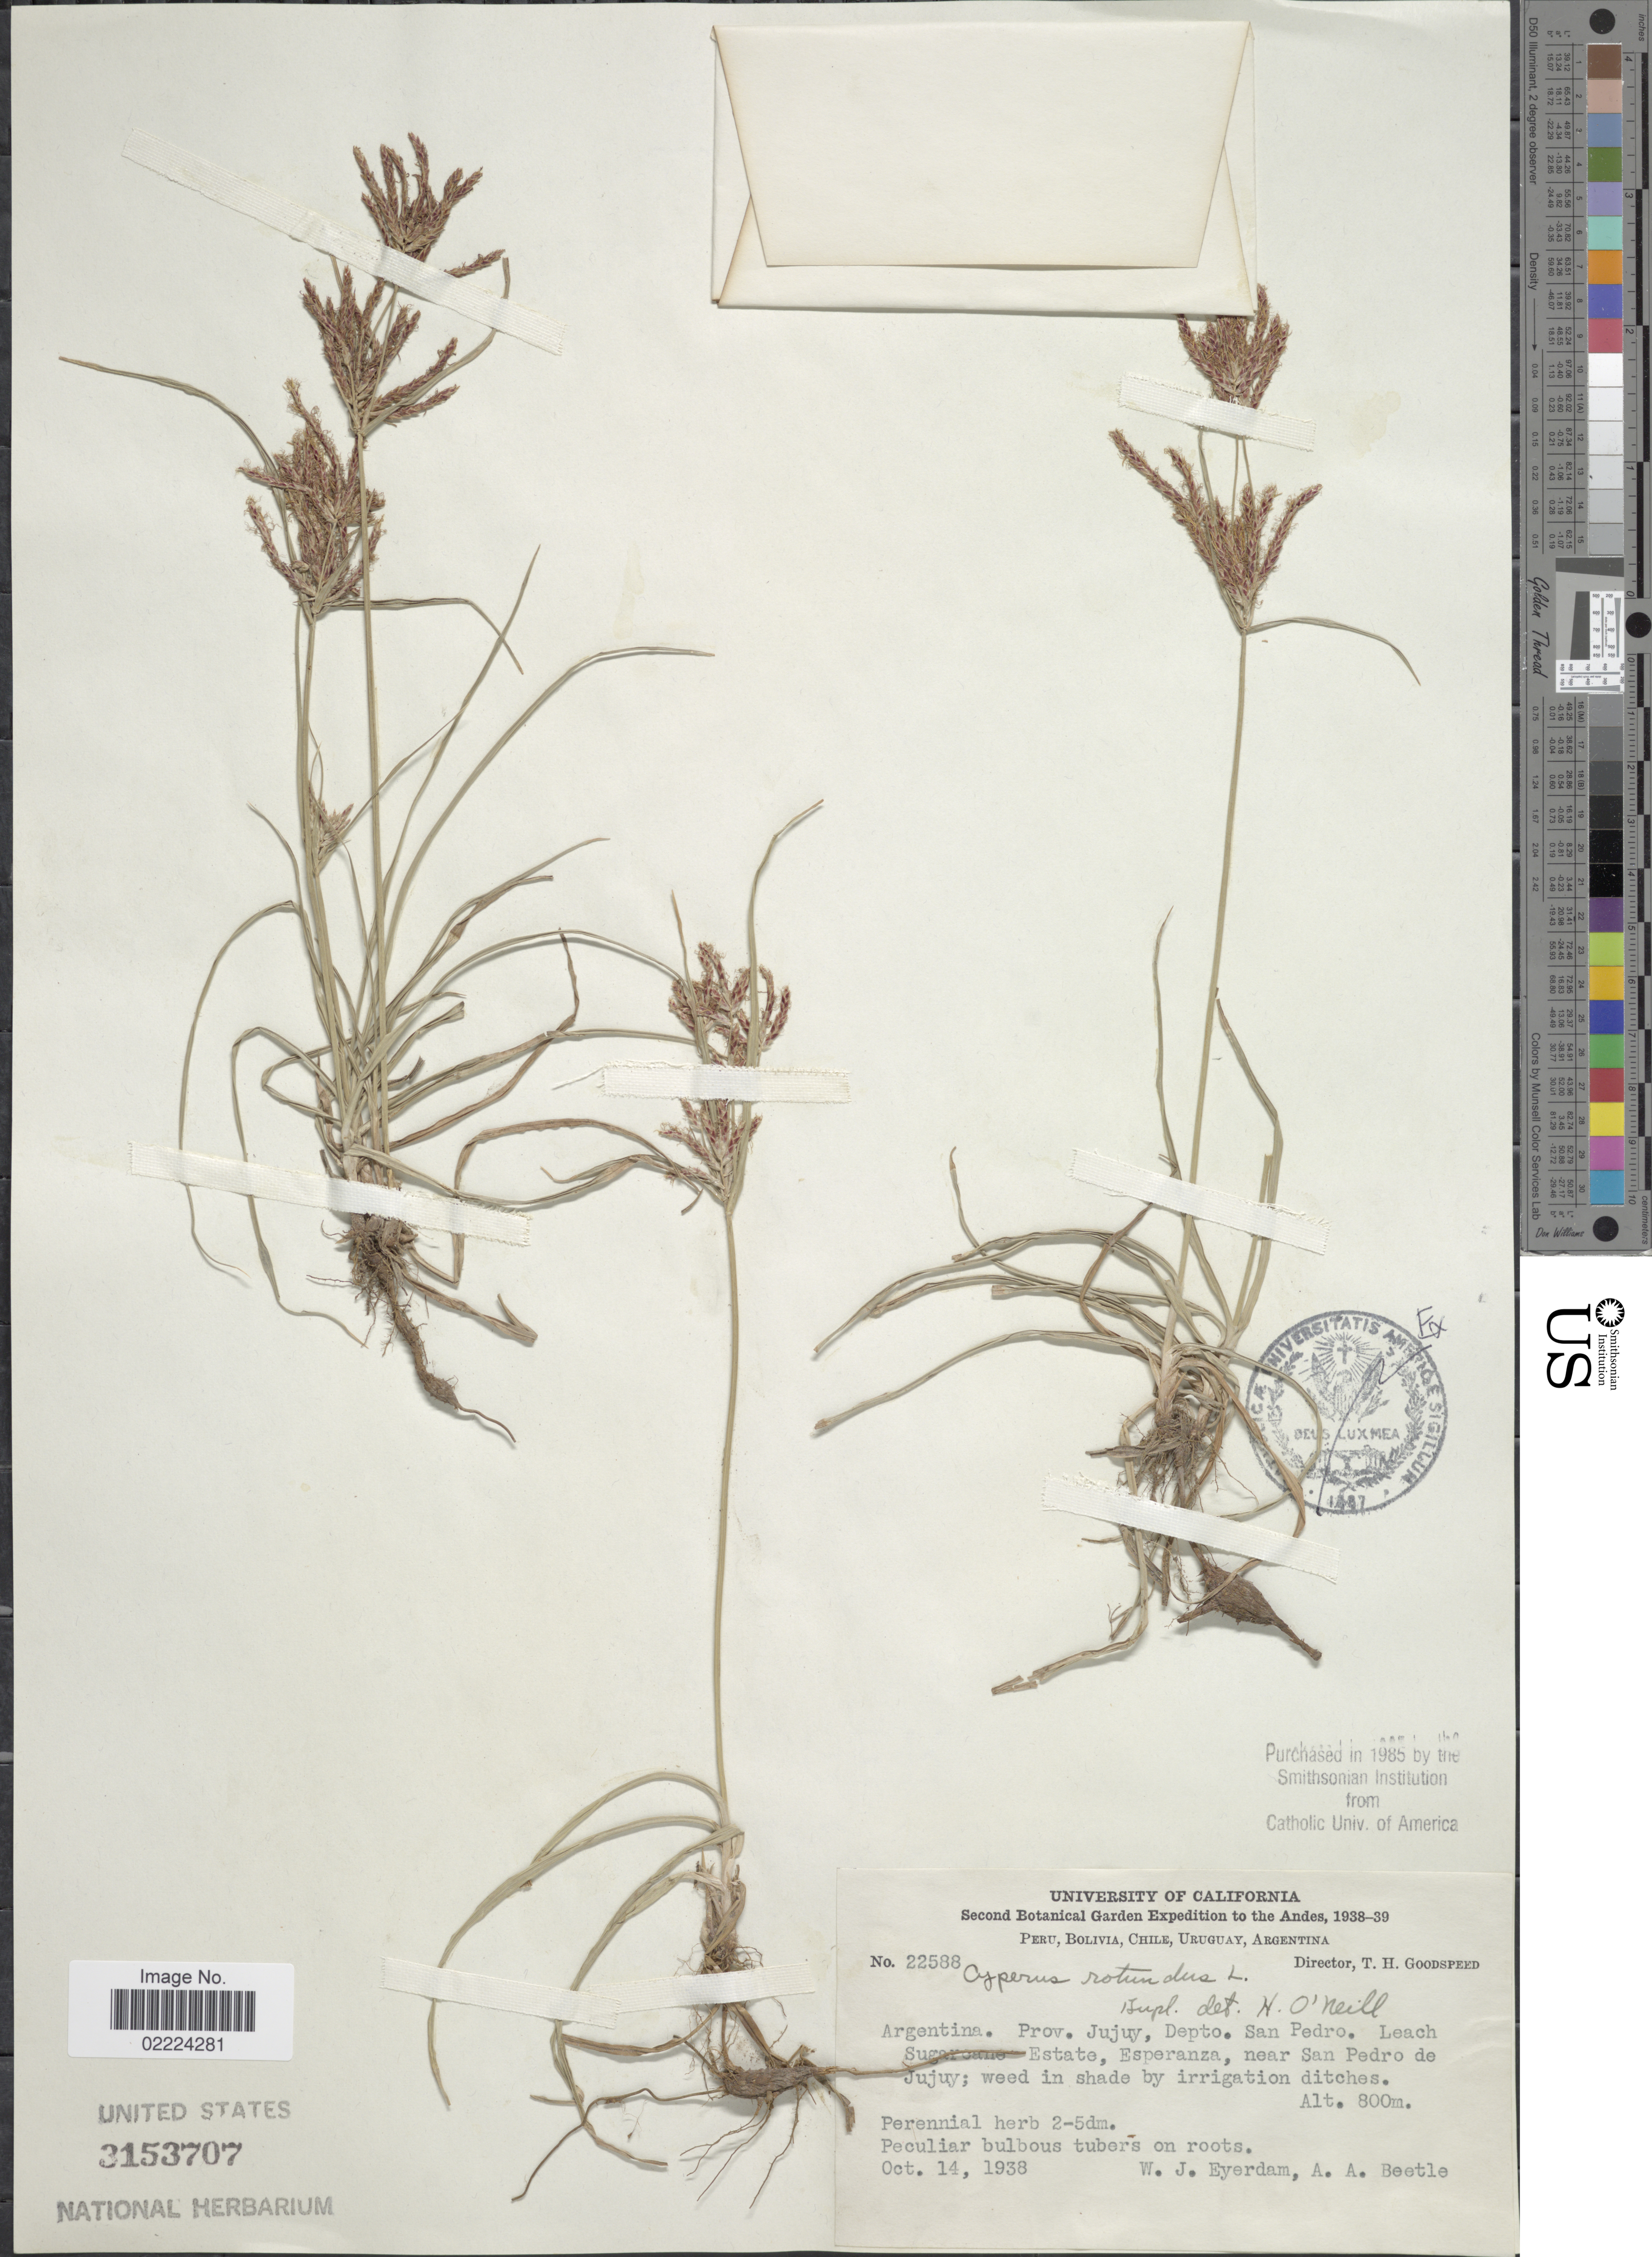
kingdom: Plantae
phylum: Tracheophyta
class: Liliopsida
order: Poales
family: Cyperaceae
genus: Cyperus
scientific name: Cyperus rotundus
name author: L.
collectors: W. J. Eyerdam & A. A. Beetle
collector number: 22588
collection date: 1938-10-14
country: Argentina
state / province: Jujuy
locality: Argentina, Prov.Jujuy, Depto. San Pedro, Leach Sugarcane Estate, Esperanz, near San Pedro de Jujuy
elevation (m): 800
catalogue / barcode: US 3153707